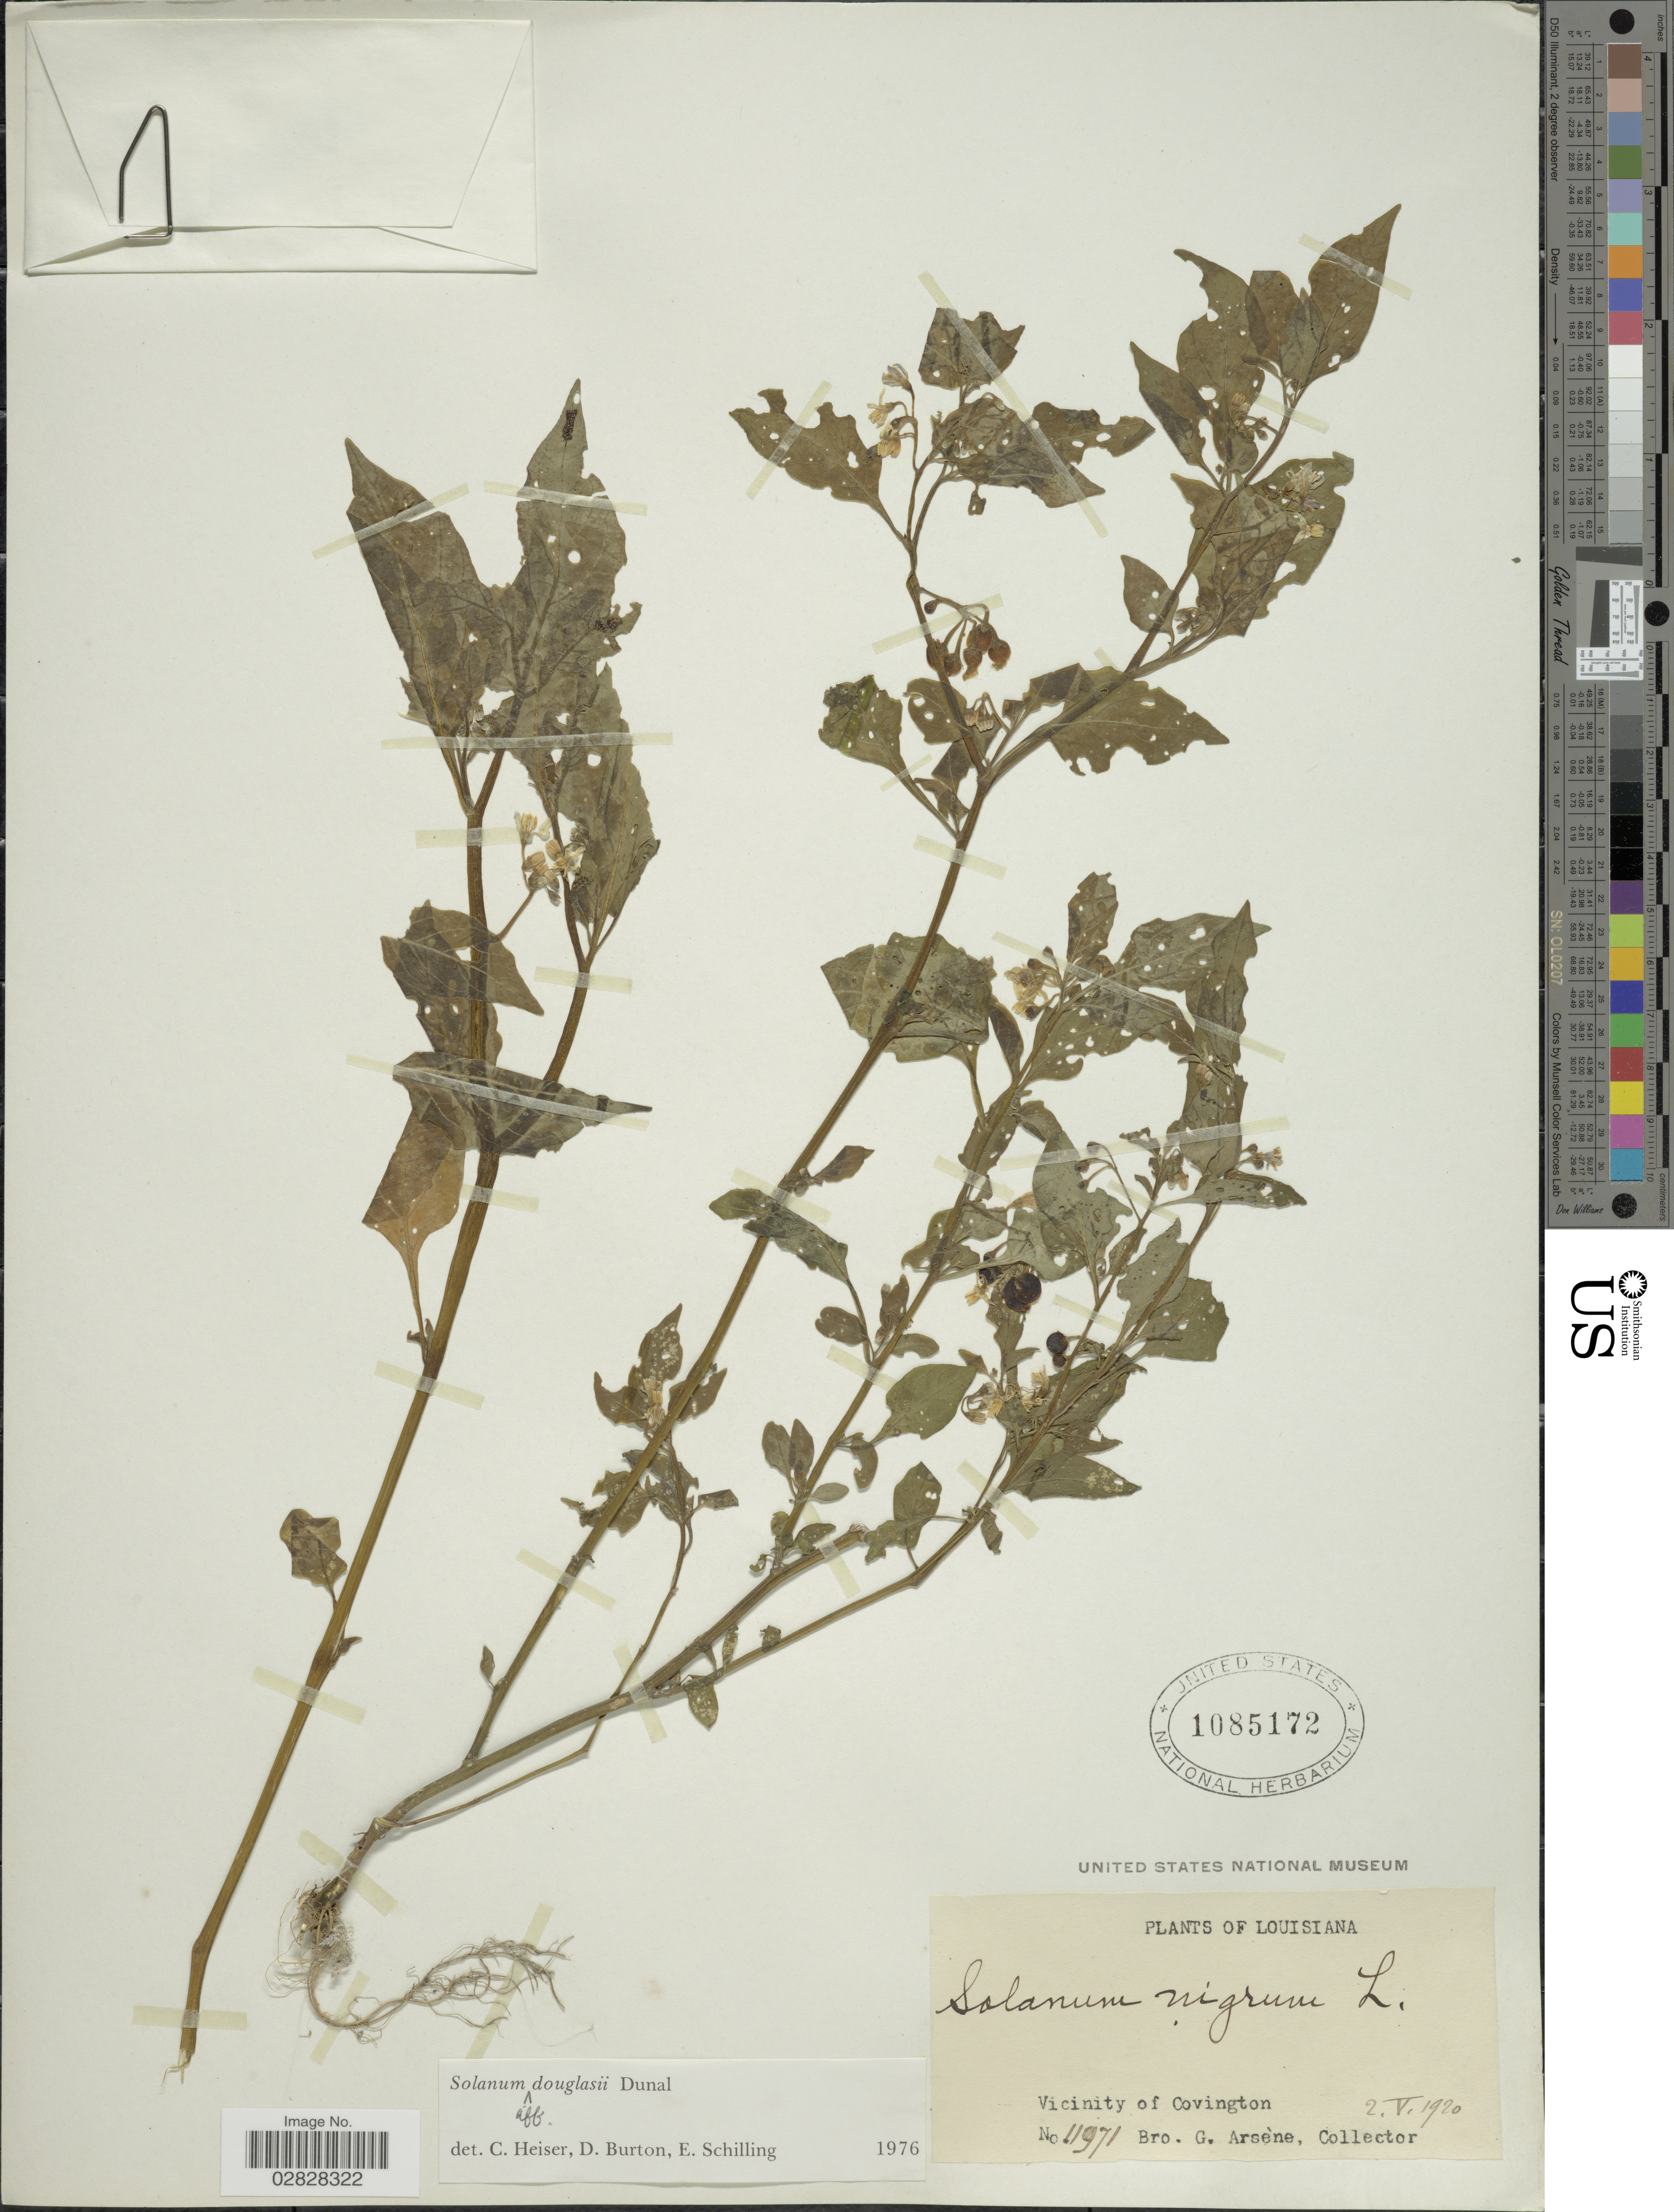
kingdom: Plantae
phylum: Tracheophyta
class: Magnoliopsida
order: Solanales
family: Solanaceae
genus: Solanum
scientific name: Solanum douglasii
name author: Dunal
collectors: Bro. G. Arsène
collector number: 11971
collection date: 1920-05-02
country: United States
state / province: Louisiana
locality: Vicinity of Covington.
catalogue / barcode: US 1085172